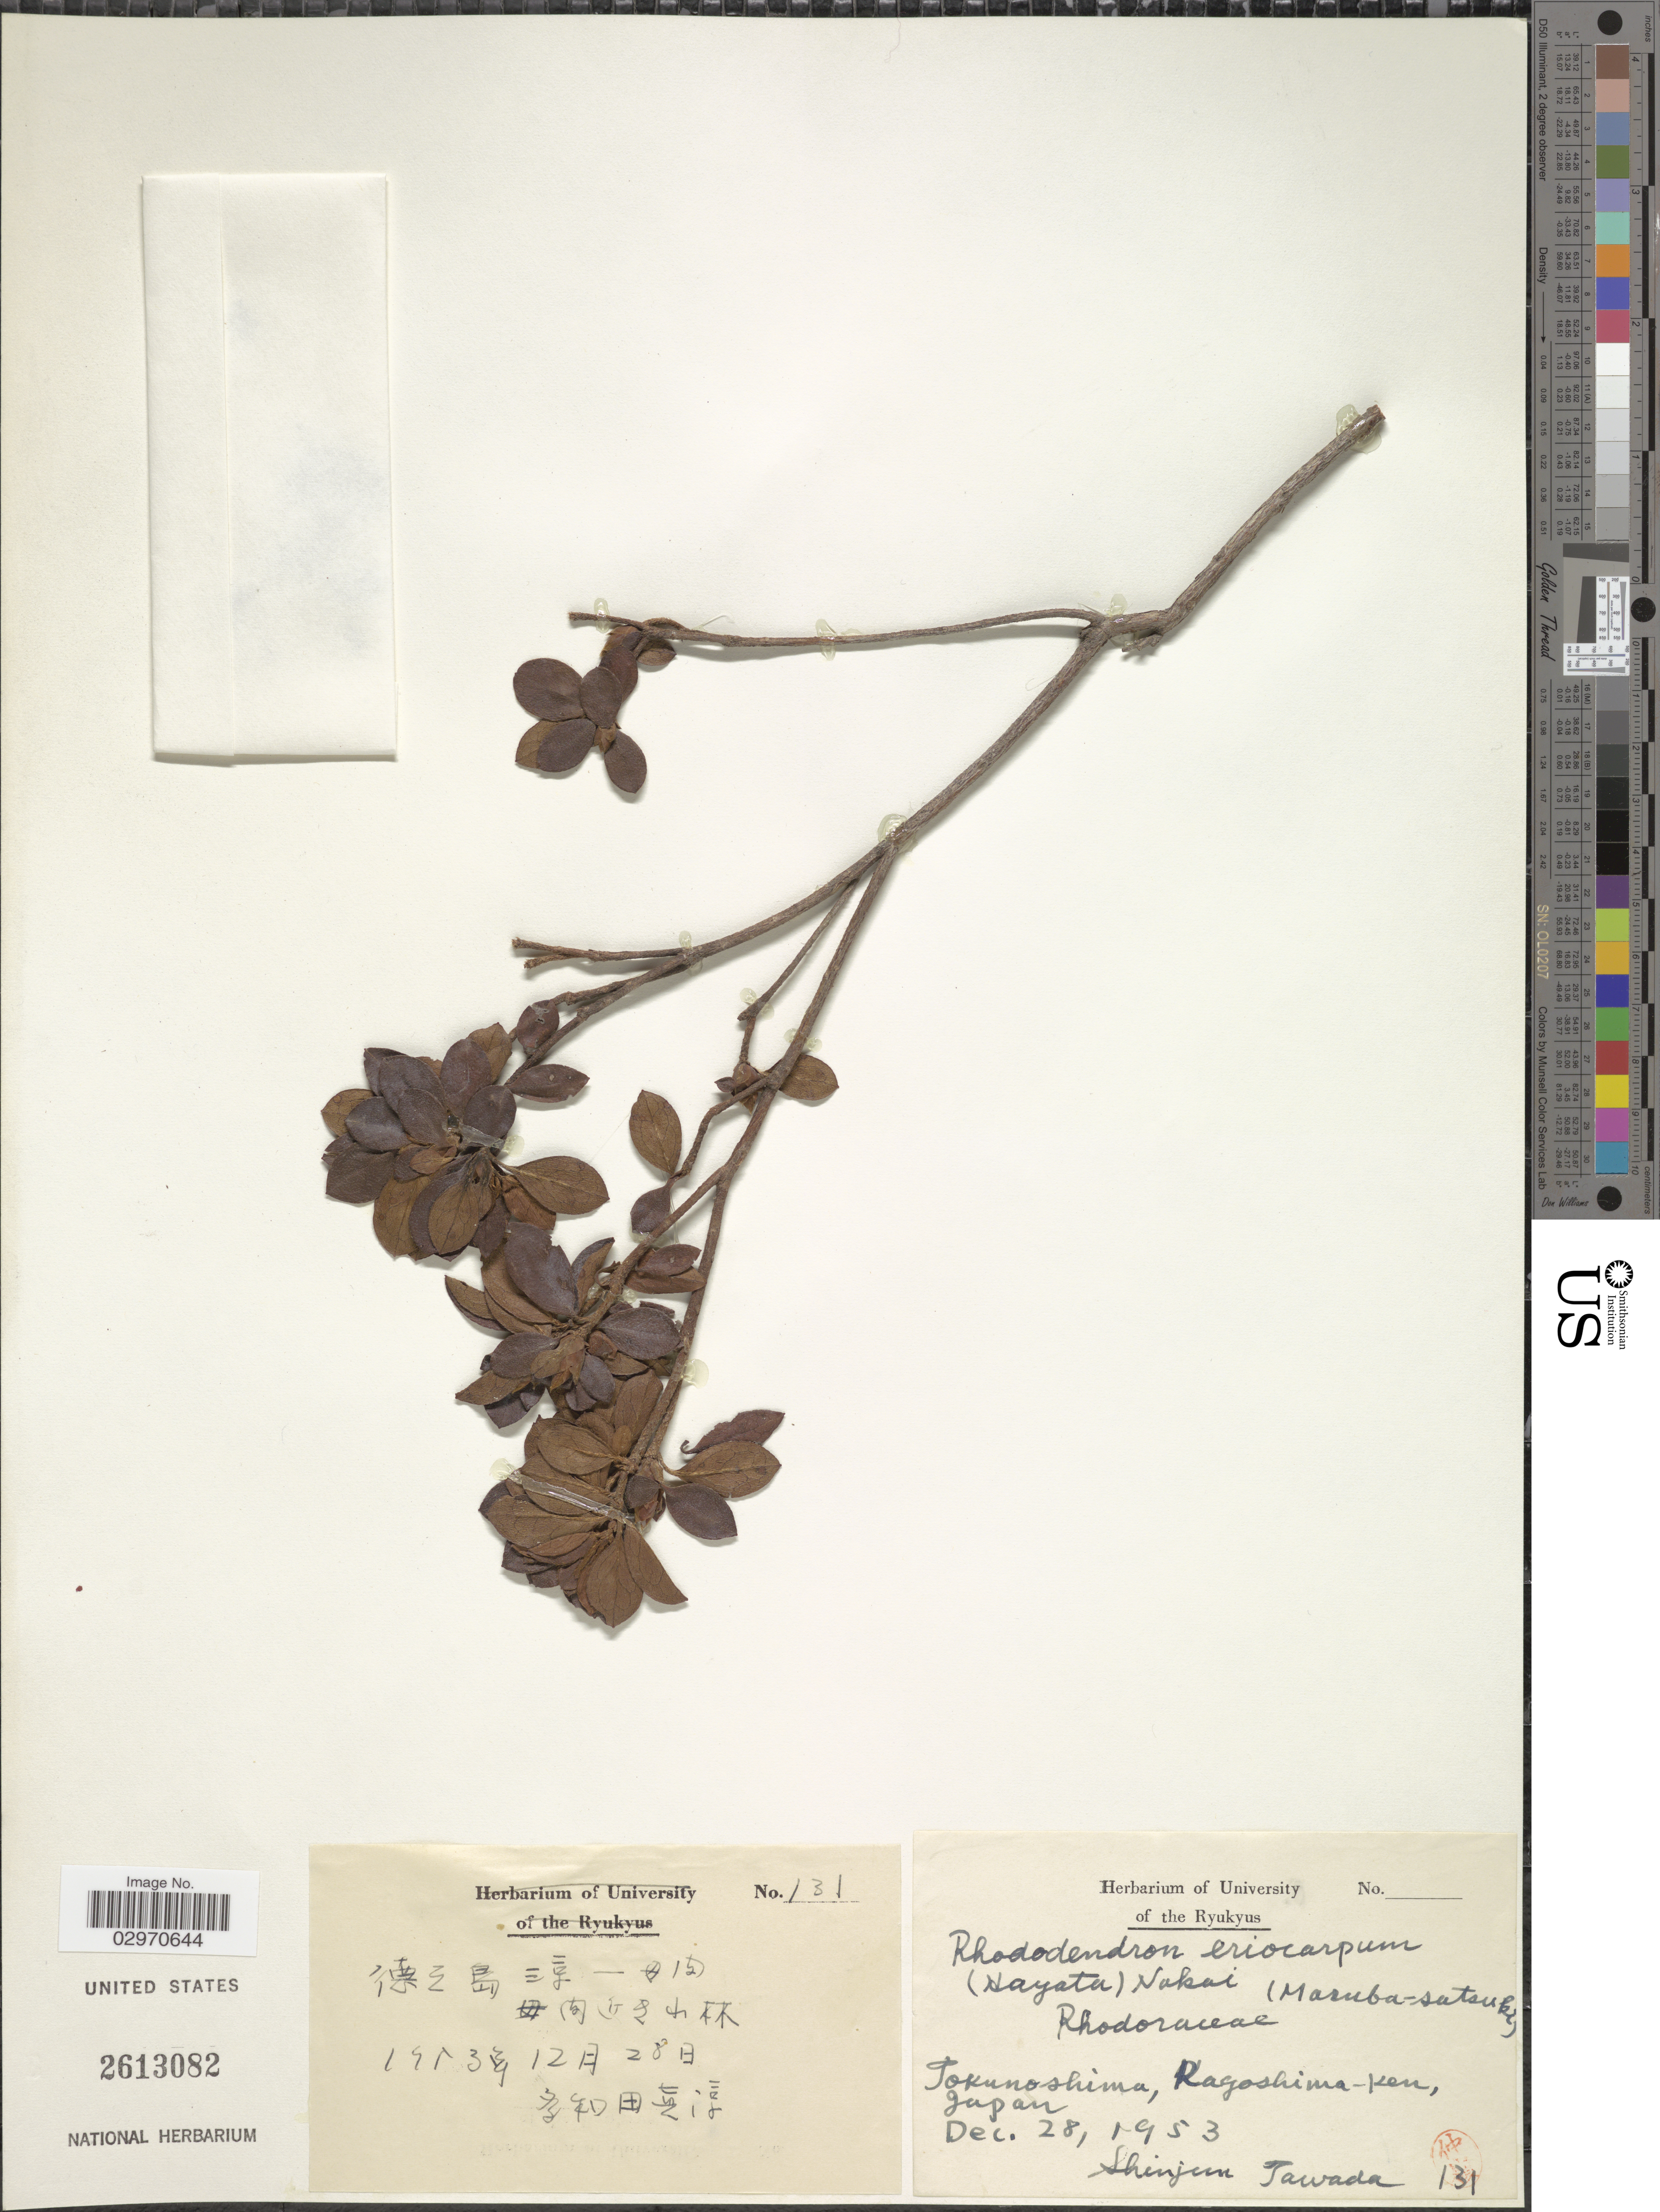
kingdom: Plantae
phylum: Tracheophyta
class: Magnoliopsida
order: Ericales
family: Ericaceae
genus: Rhododendron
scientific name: Rhododendron eriocarpum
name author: Nakai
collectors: S. Tawada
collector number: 131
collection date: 1953-12-28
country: Japan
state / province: Okinawa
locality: Tokunoshima, Kagoshima-Ken.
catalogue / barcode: US 2613082